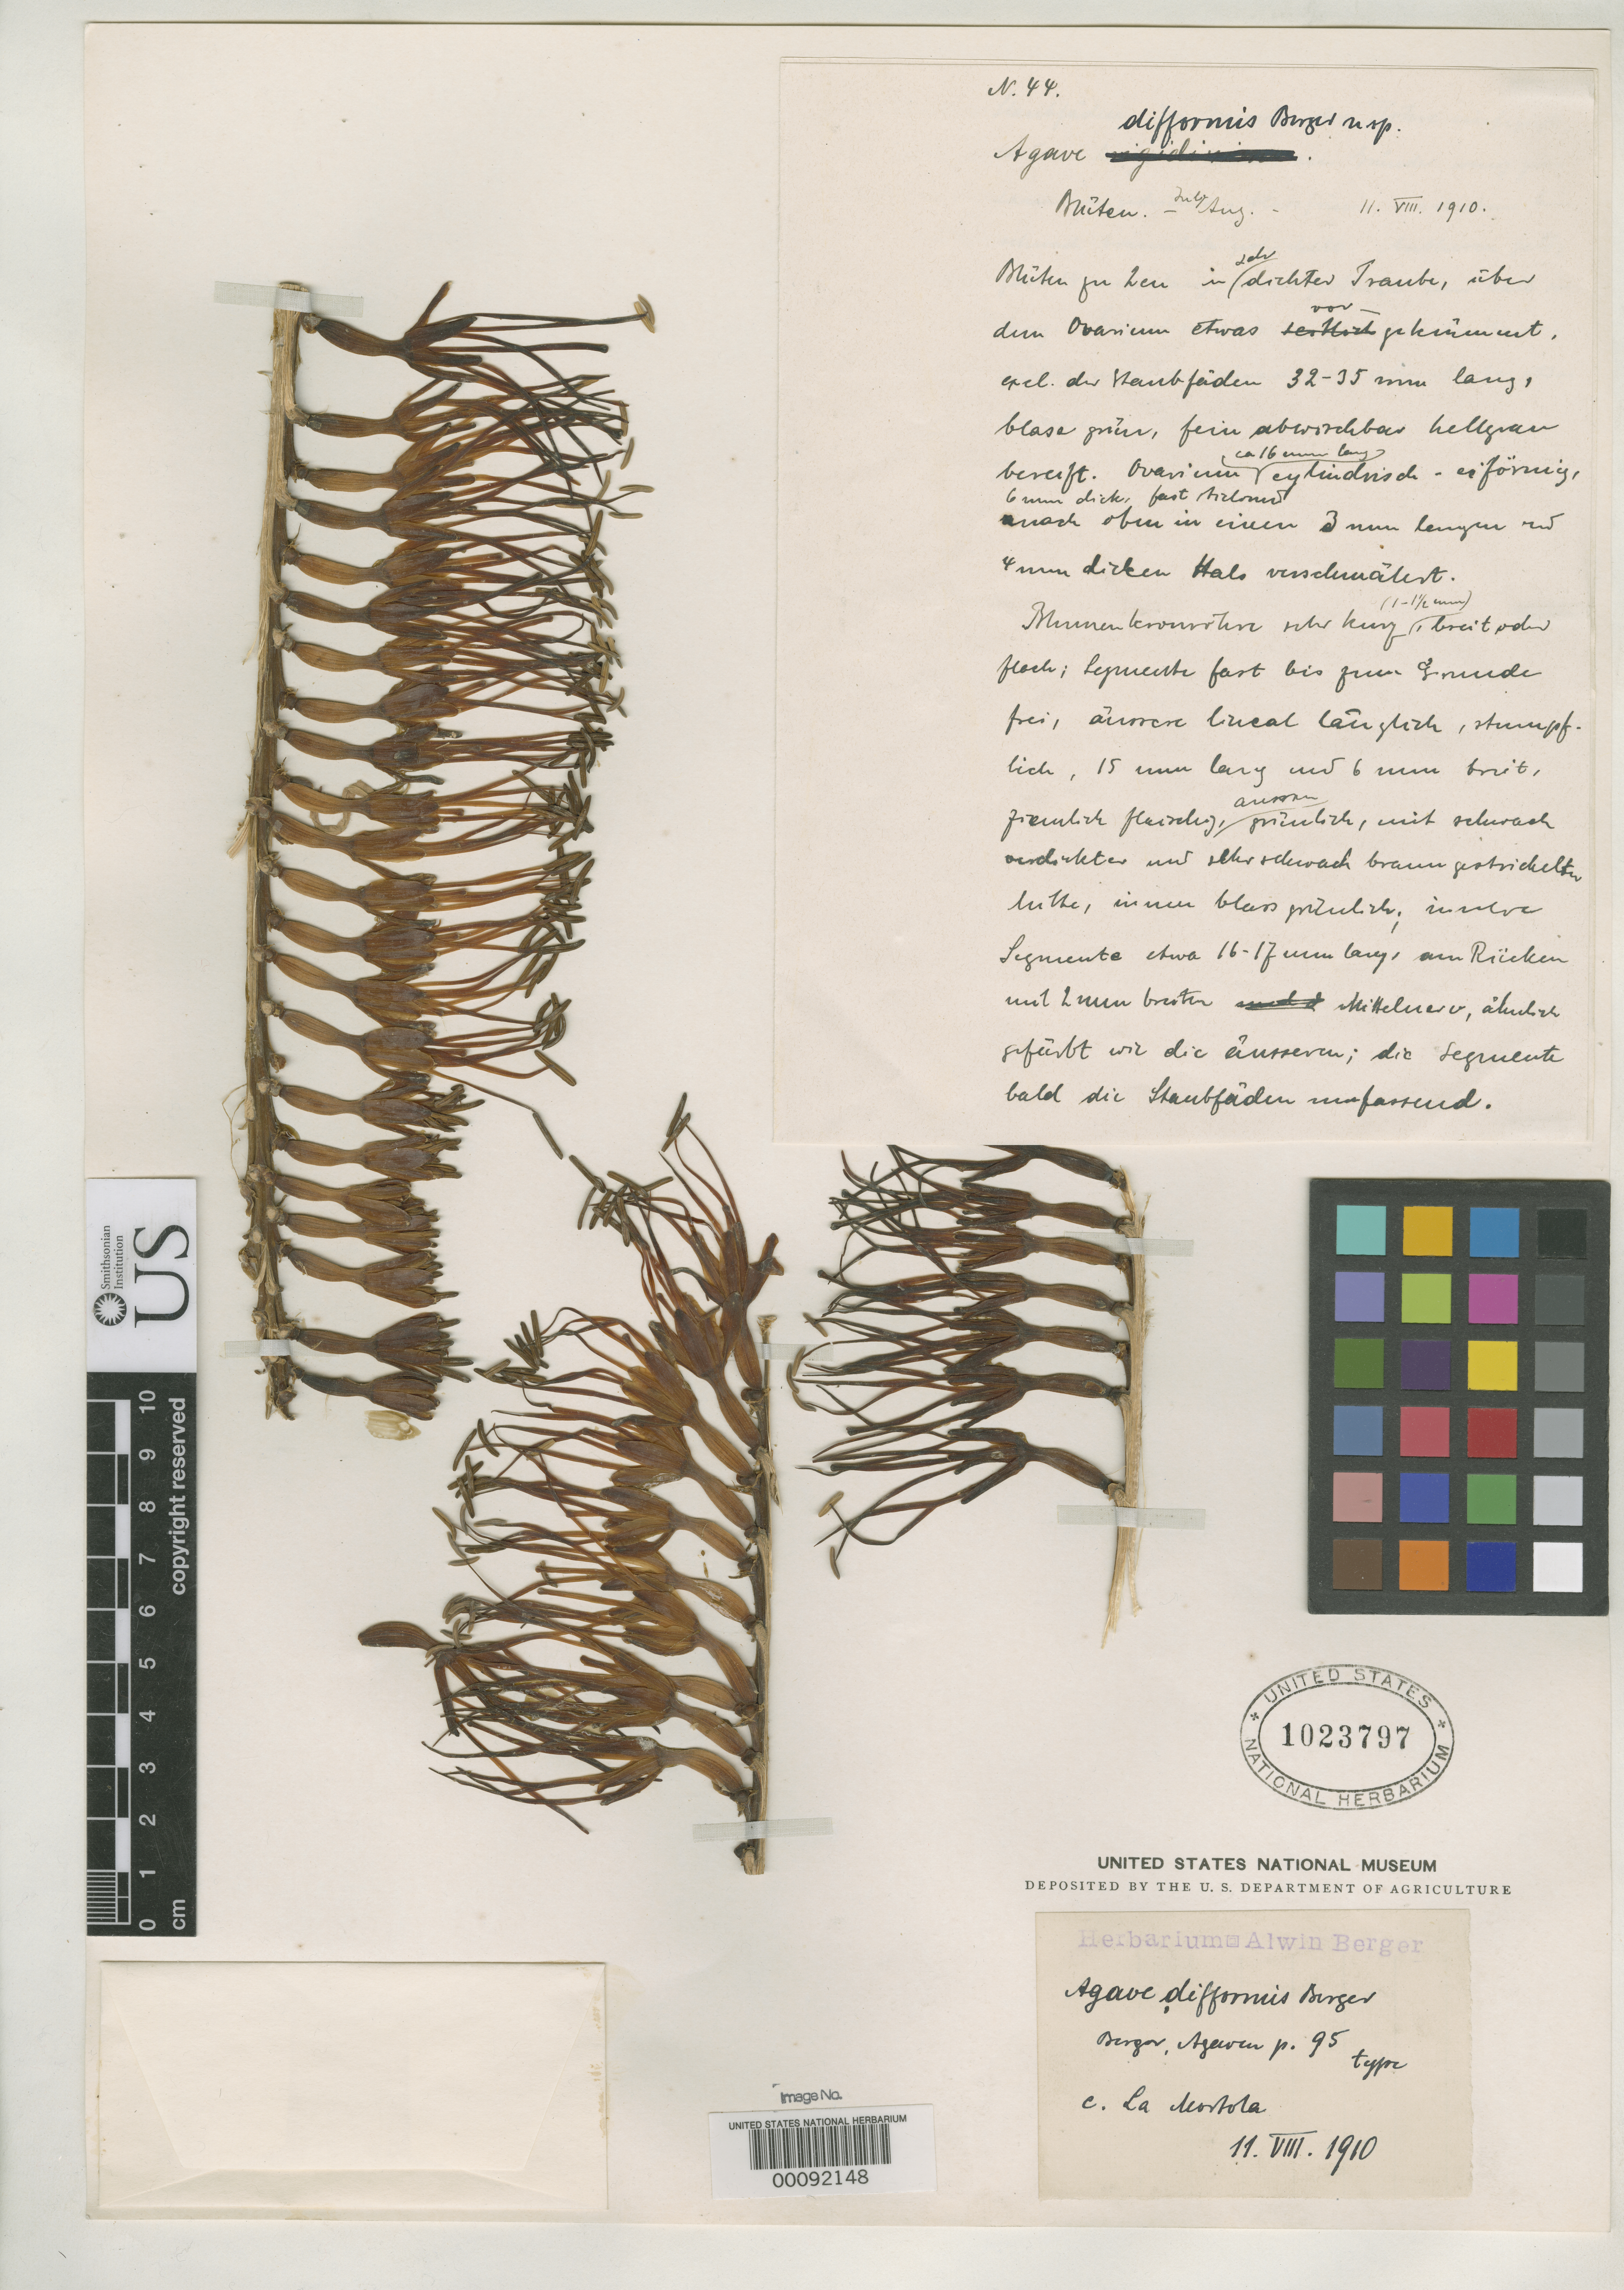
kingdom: Plantae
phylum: Tracheophyta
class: Liliopsida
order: Asparagales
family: Asparagaceae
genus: Agave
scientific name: Agave difformis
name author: A. Berger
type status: Type Collection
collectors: A. Berger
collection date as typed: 11 Aug 1910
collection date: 1910-08-11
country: Mexico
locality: Cultivated at La Mortola, Italy.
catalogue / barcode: US 1023797